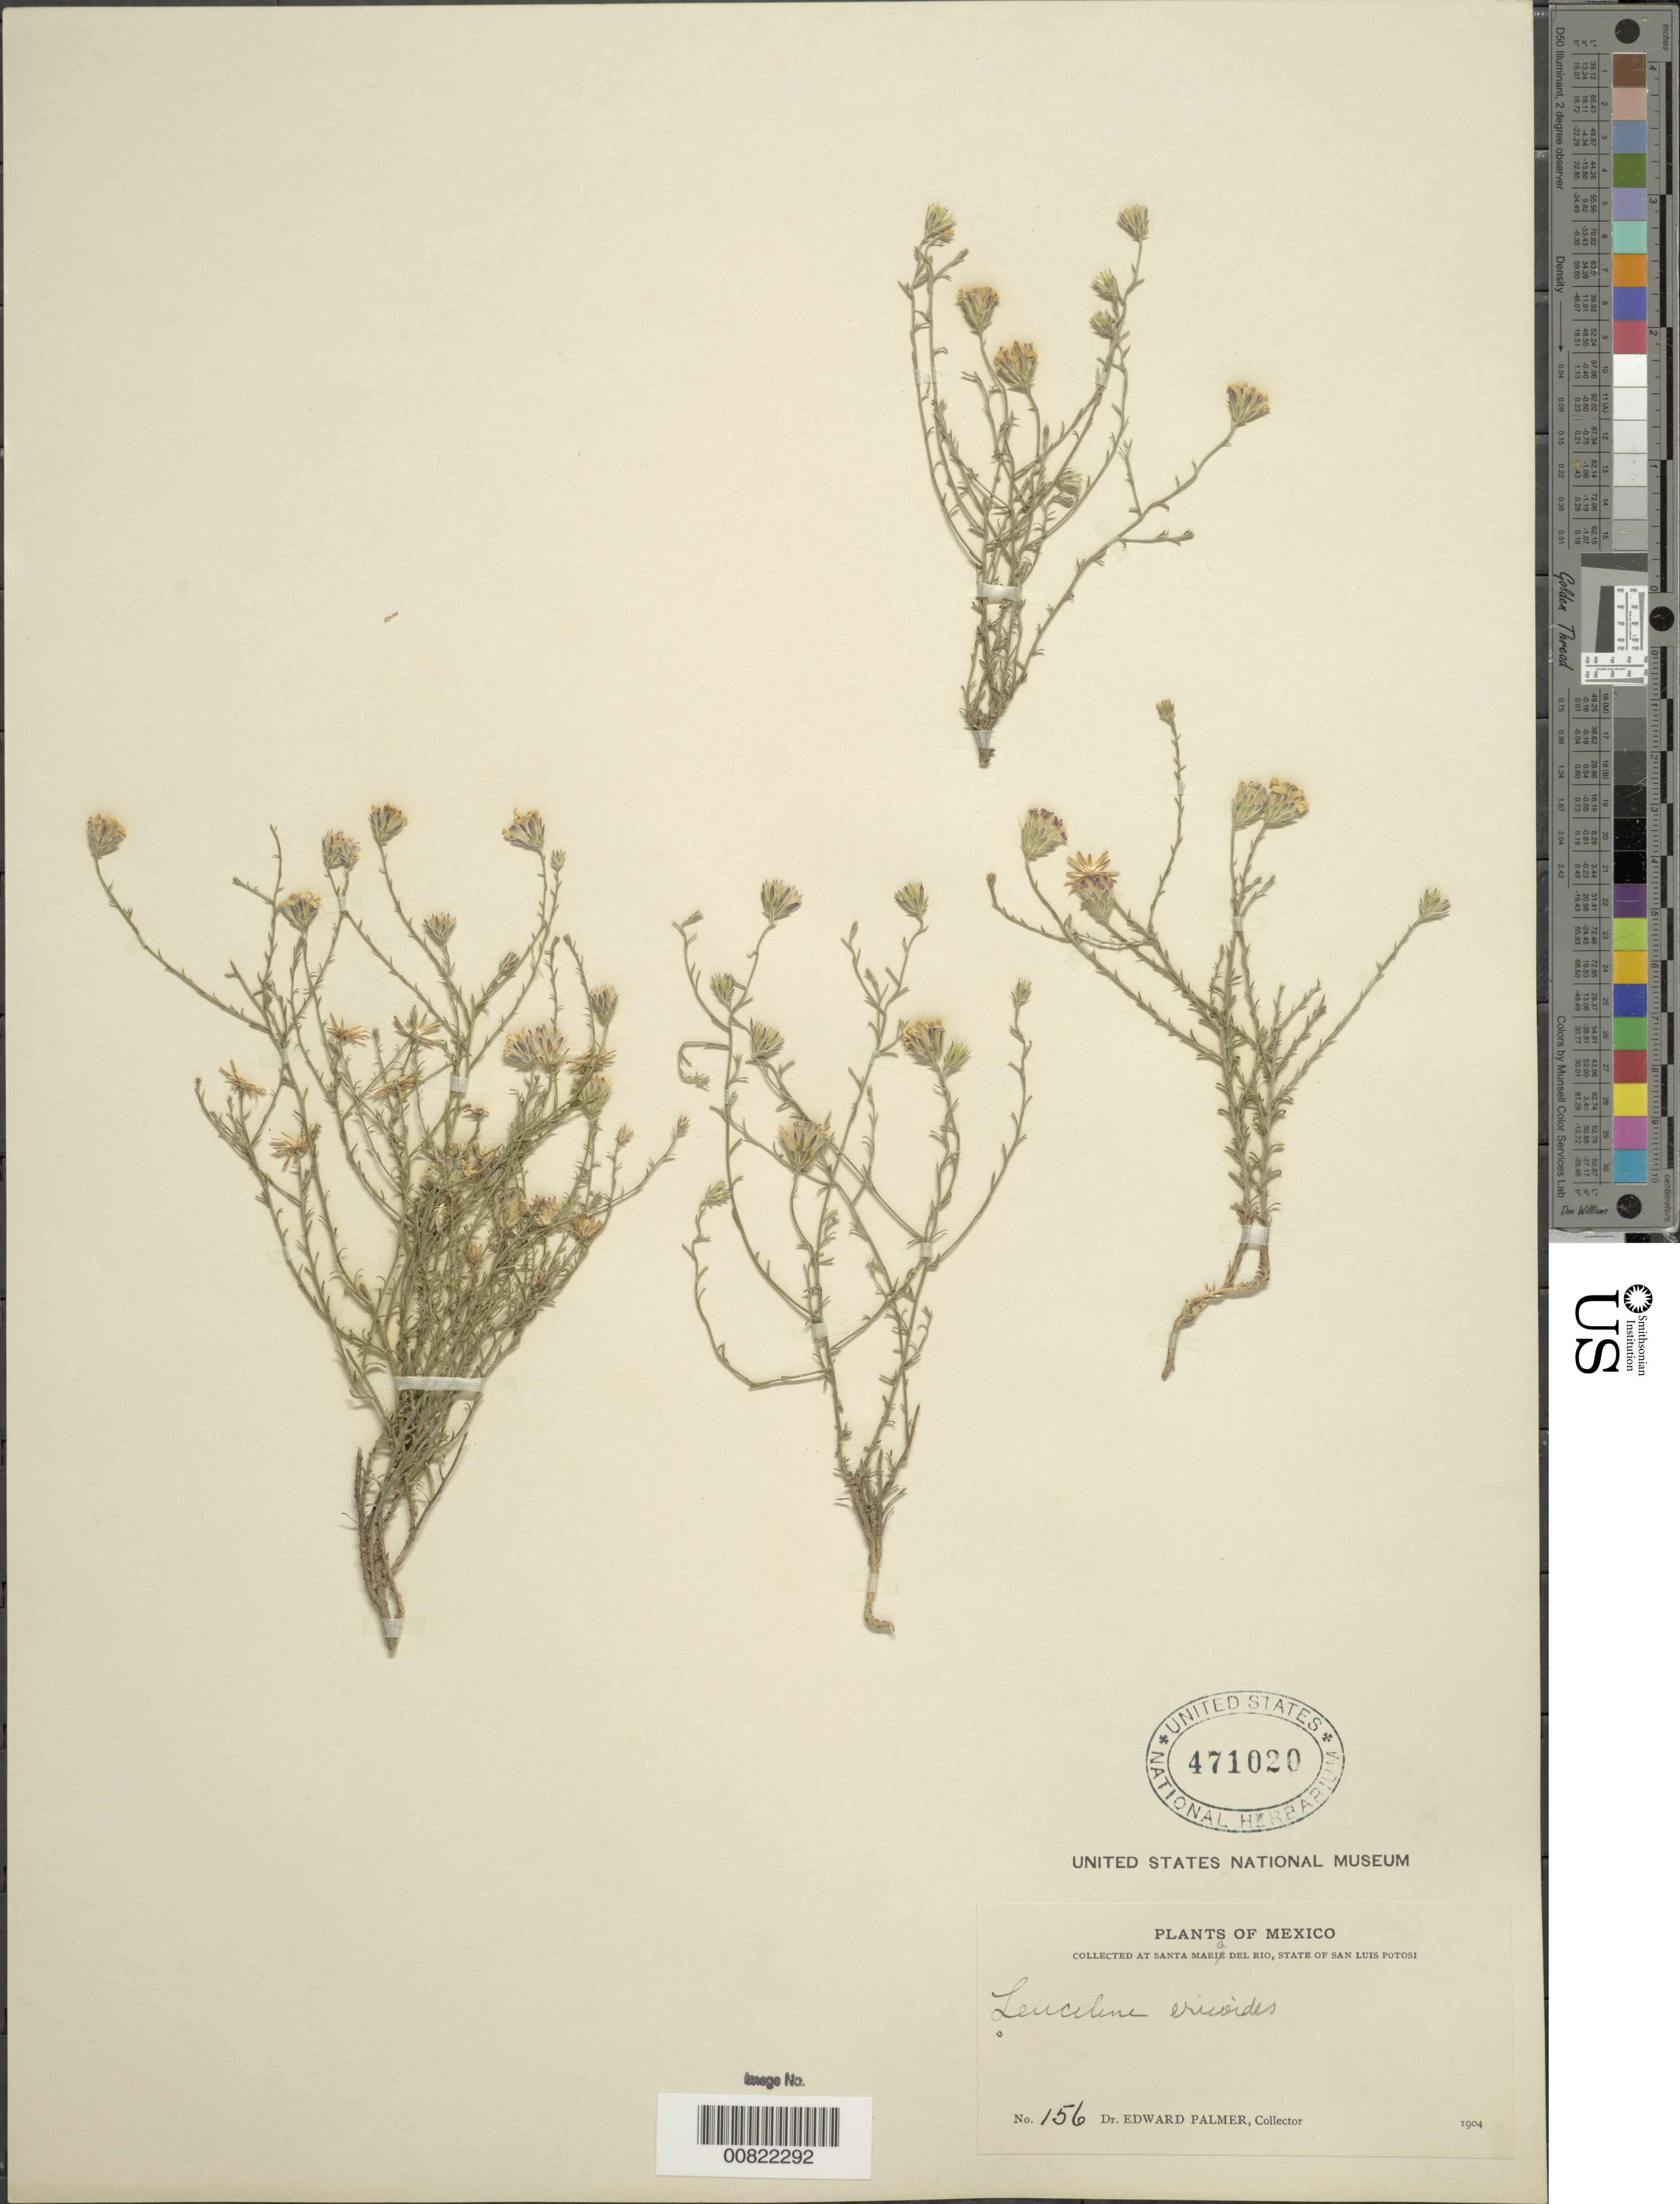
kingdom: Plantae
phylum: Tracheophyta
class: Magnoliopsida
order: Asterales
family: Asteraceae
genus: Chaetopappa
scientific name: Chaetopappa ericoides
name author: (Torr.) G.L. Nesom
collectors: E. Palmer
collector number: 156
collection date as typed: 1904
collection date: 1904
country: Mexico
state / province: San Luis Potosí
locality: Santa Maria del Río, San Luis Potosí.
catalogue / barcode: US 471020